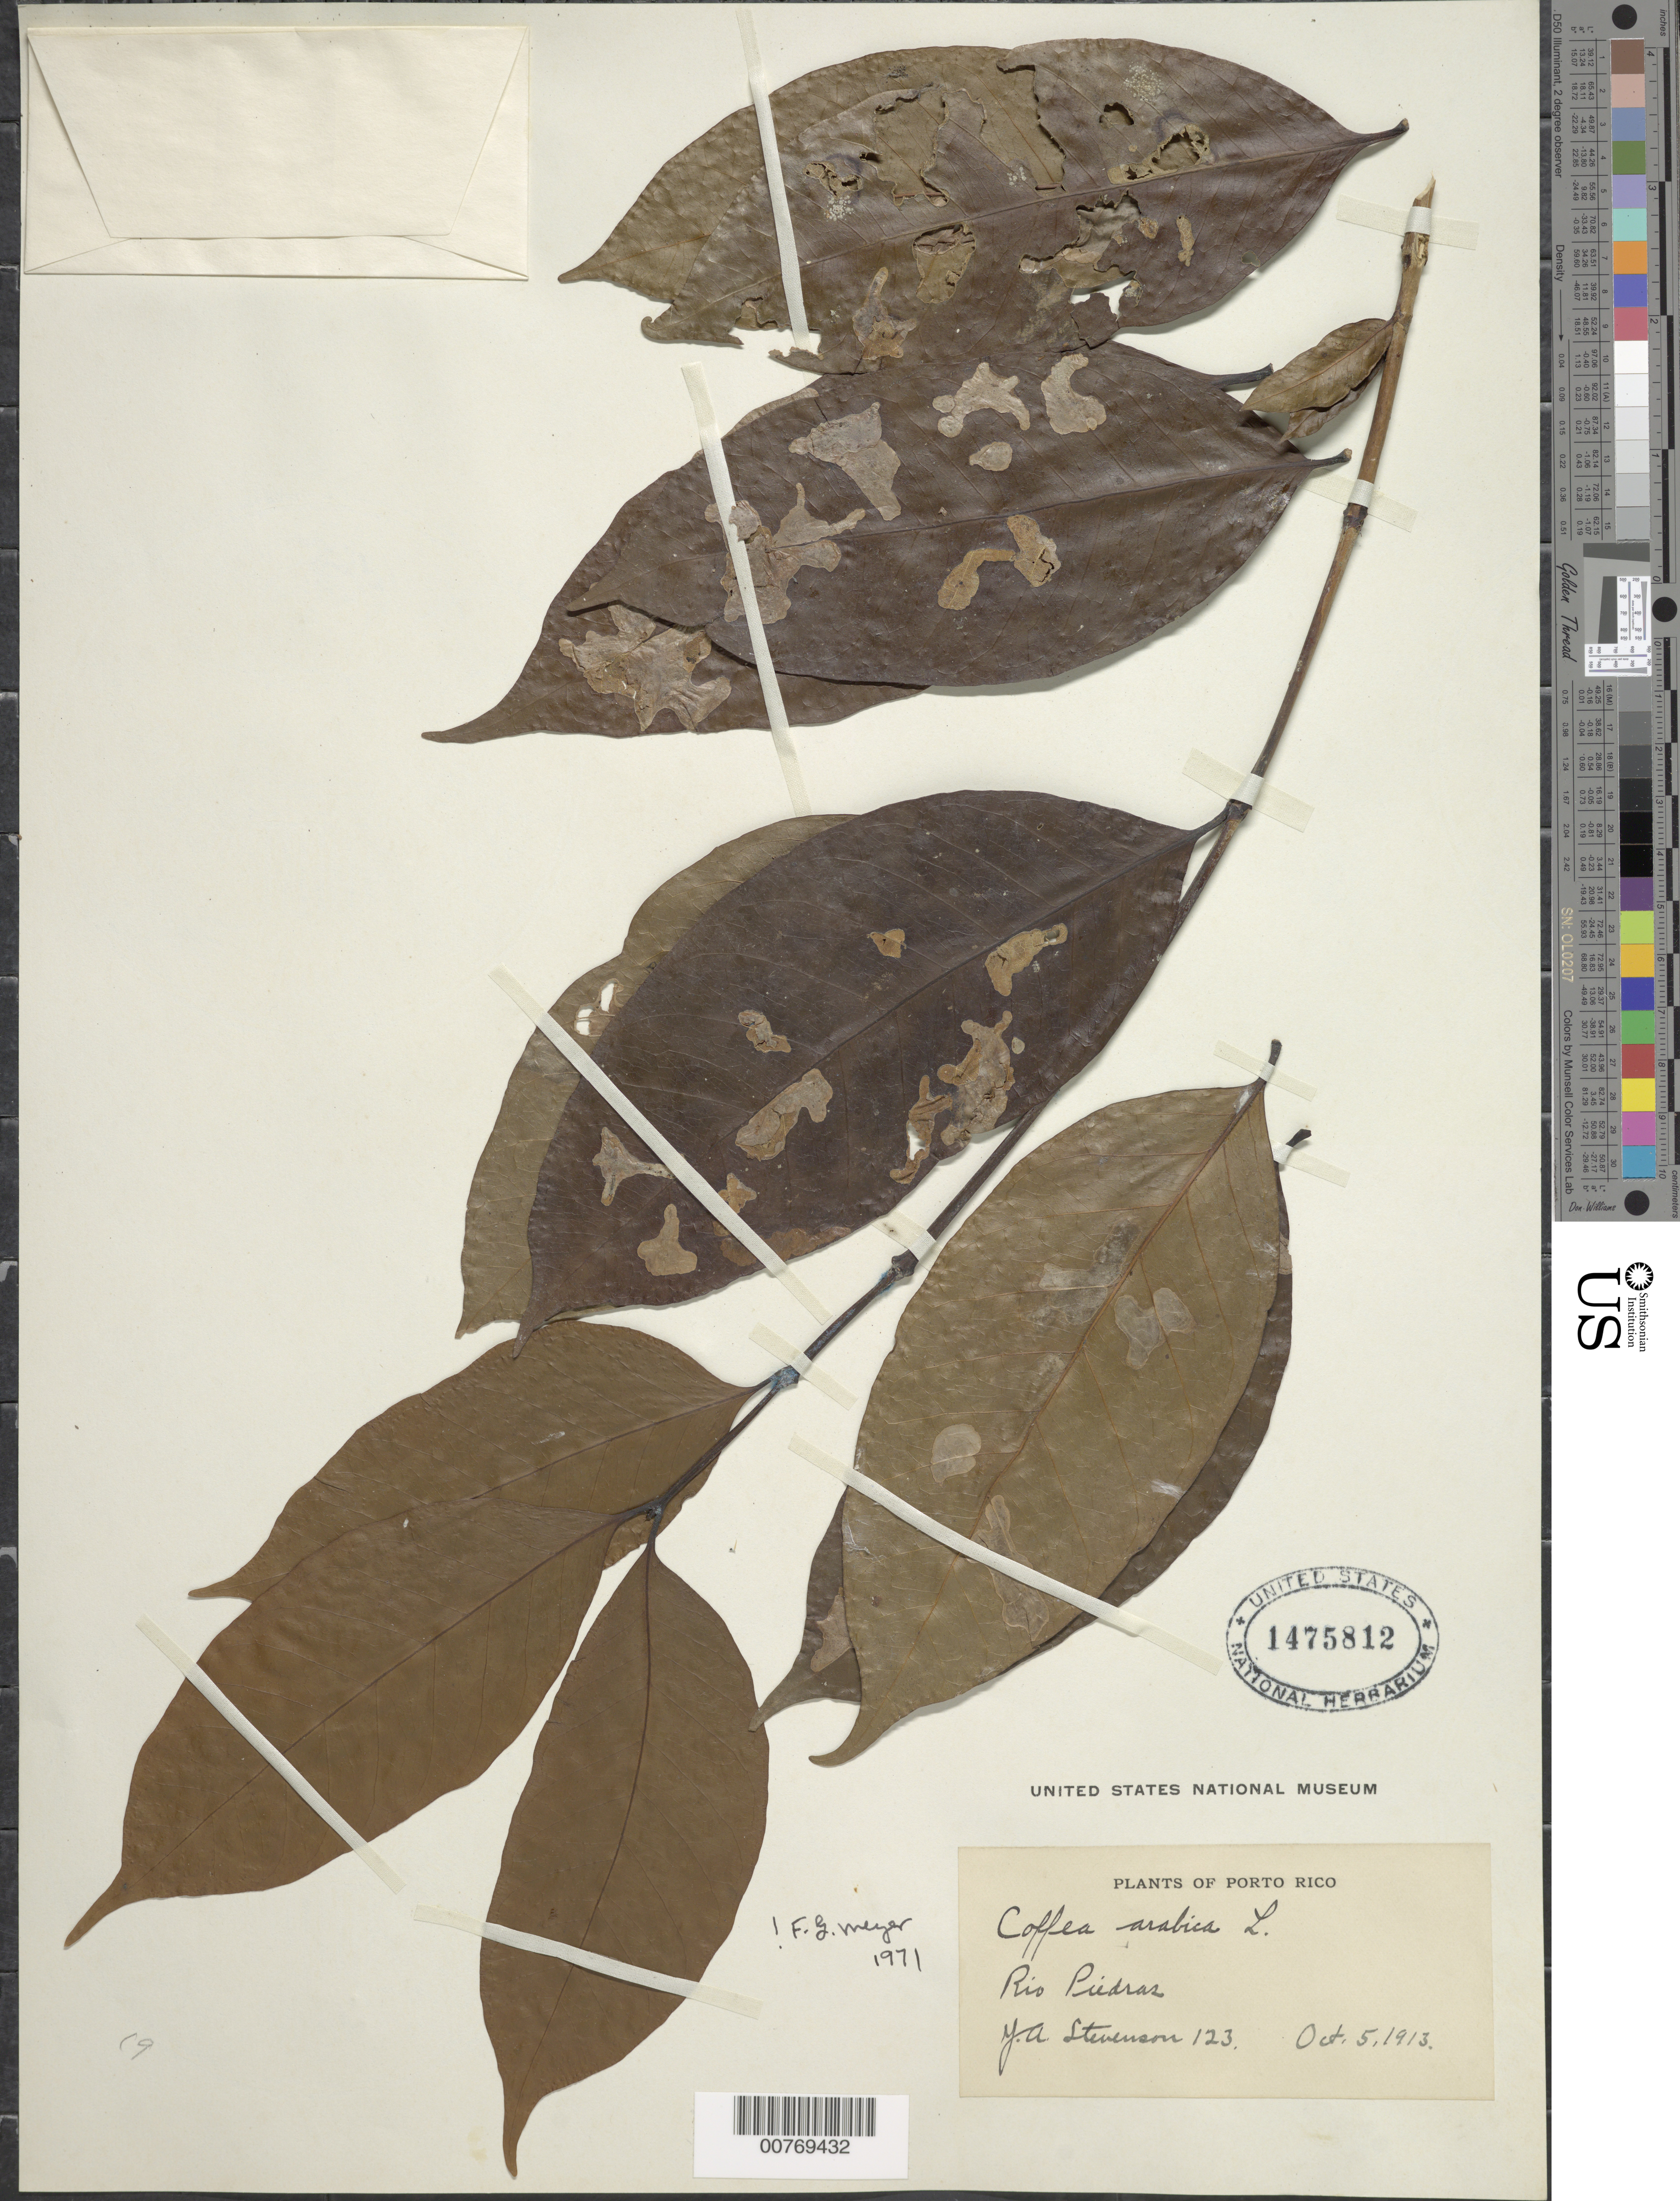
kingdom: Plantae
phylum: Tracheophyta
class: Magnoliopsida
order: Gentianales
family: Rubiaceae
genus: Coffea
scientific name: Coffea arabica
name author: L.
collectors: J. Stevenson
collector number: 123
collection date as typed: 05 Oct 1913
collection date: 1913-10-05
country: Puerto Rico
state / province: San Juan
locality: Río Piedras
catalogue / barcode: US 1475812